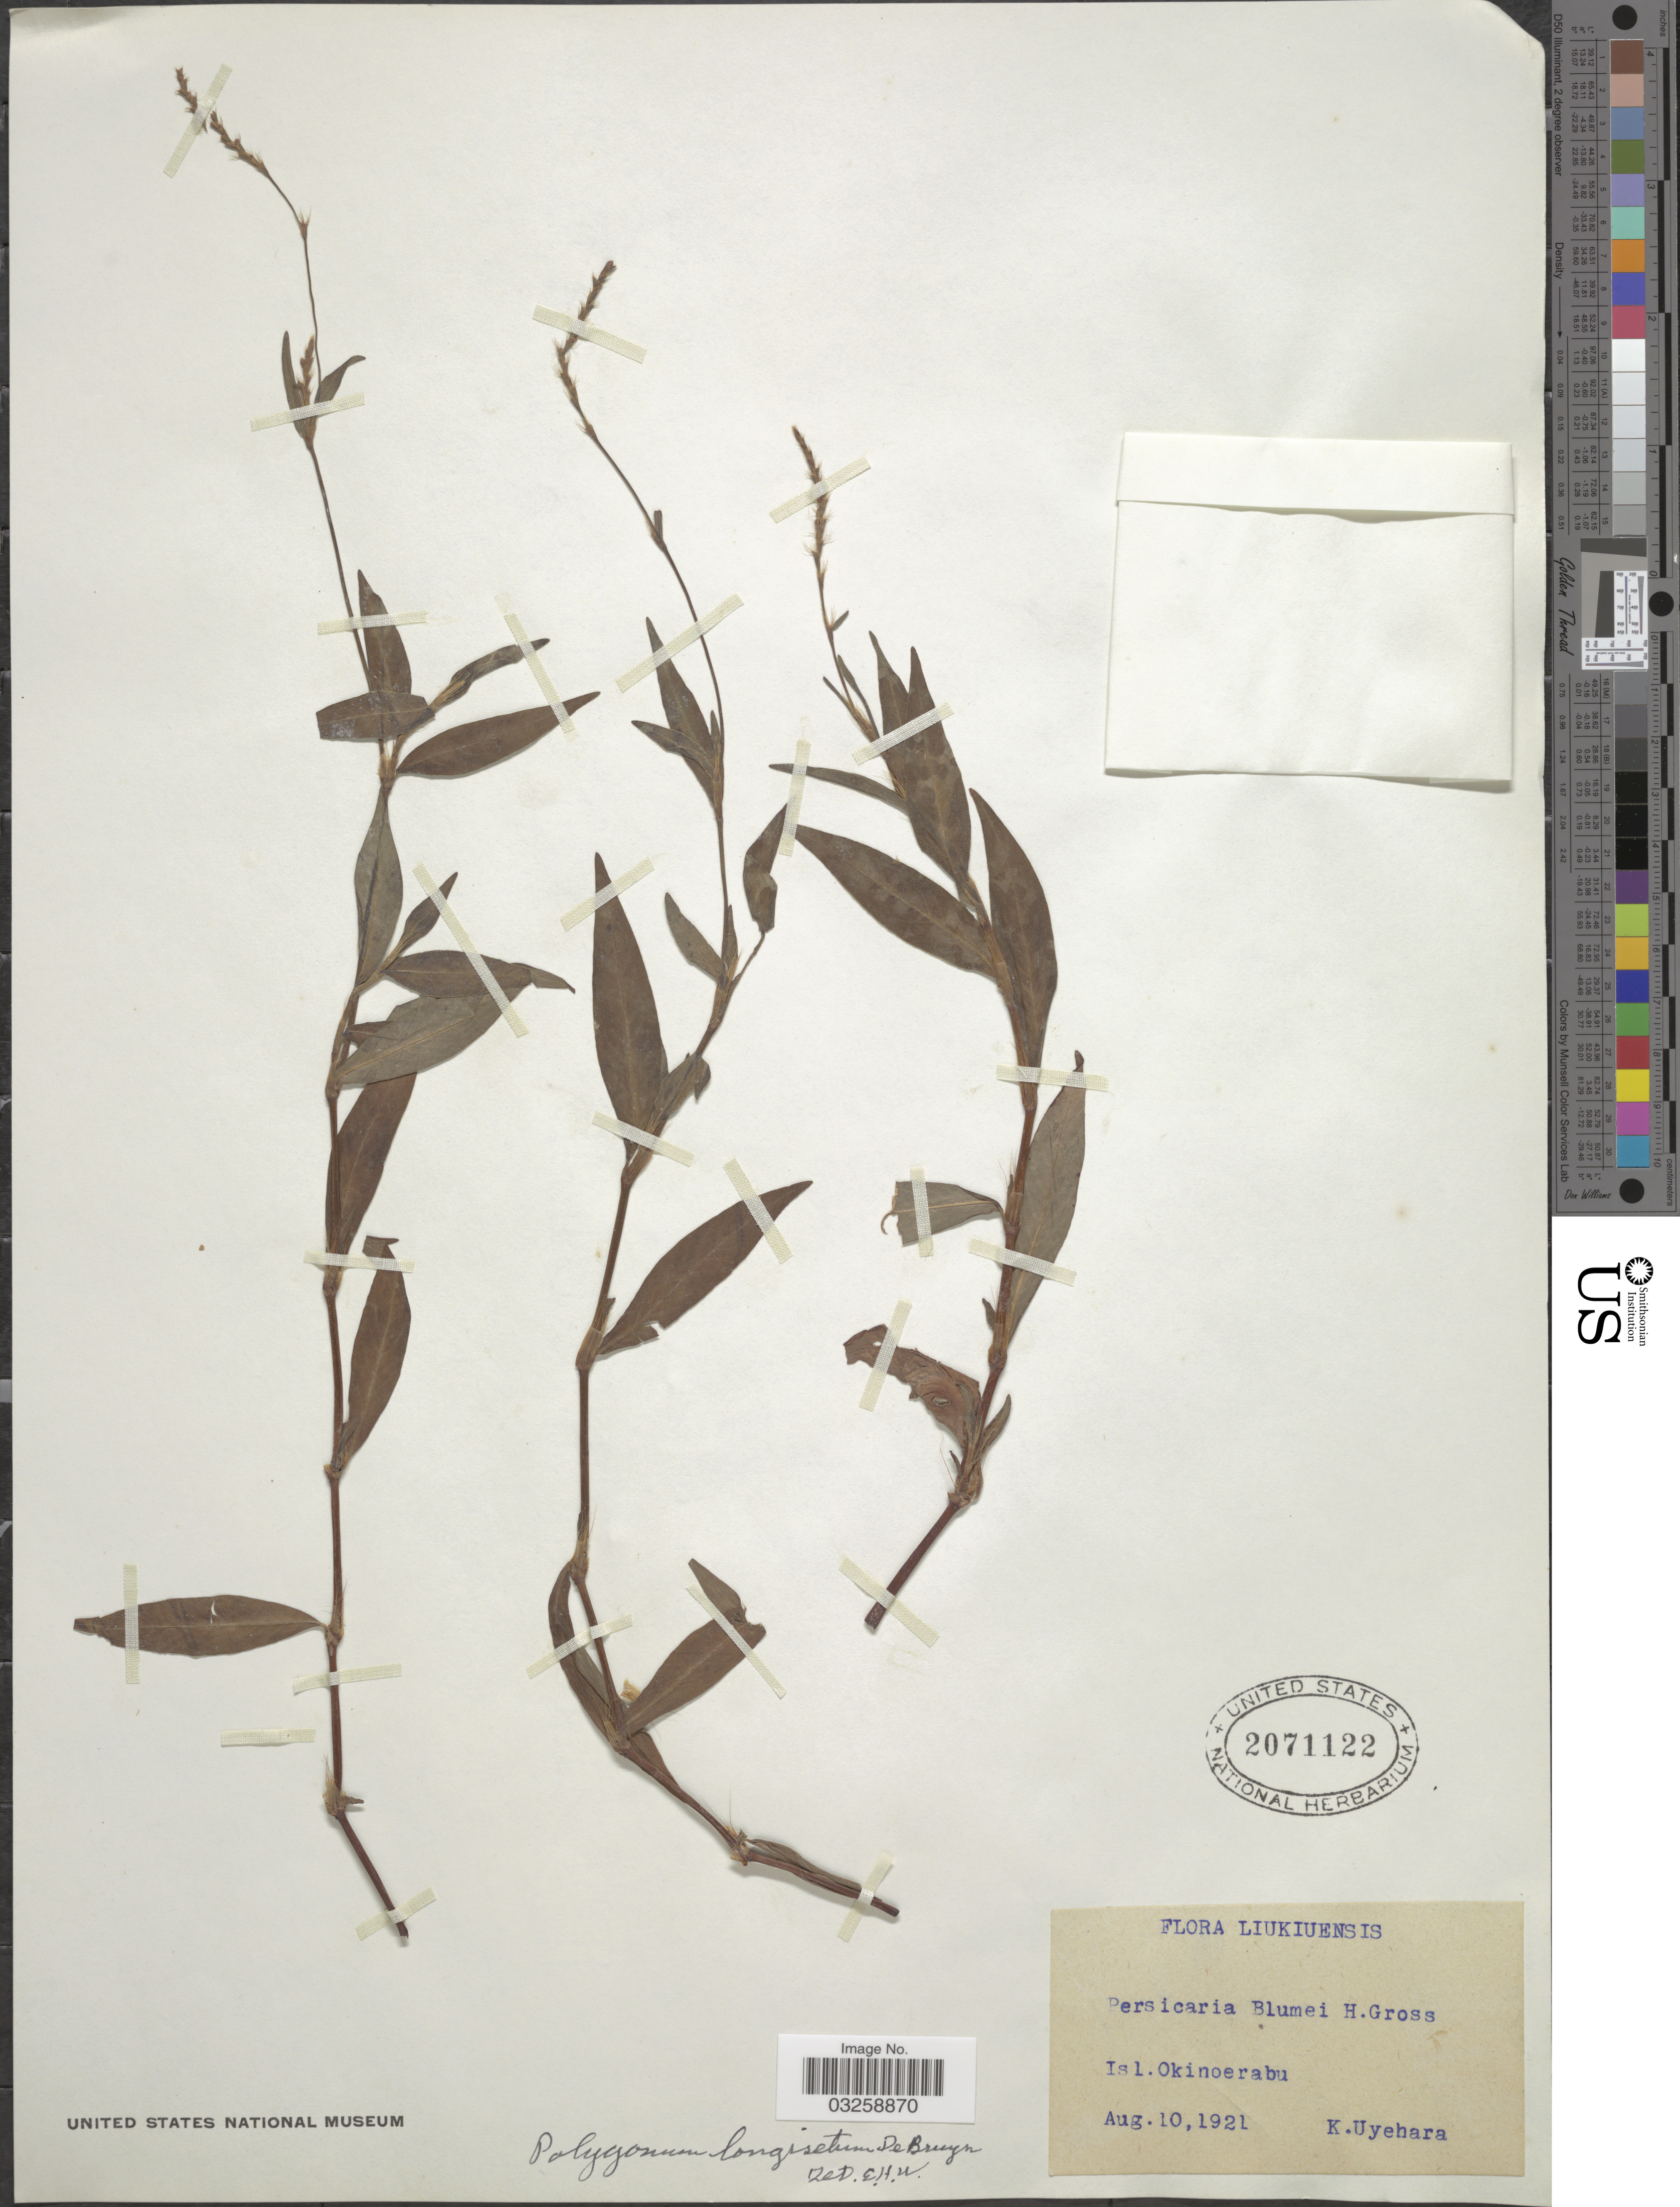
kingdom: Plantae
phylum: Tracheophyta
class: Magnoliopsida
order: Caryophyllales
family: Polygonaceae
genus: Polygonum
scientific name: Polygonum longisetum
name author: Bruijn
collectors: K. Uyehara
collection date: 1921-08-10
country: Japan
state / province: Okinawa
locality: Liukiuensis. Isl. Okinoerabu.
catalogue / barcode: US 2071122